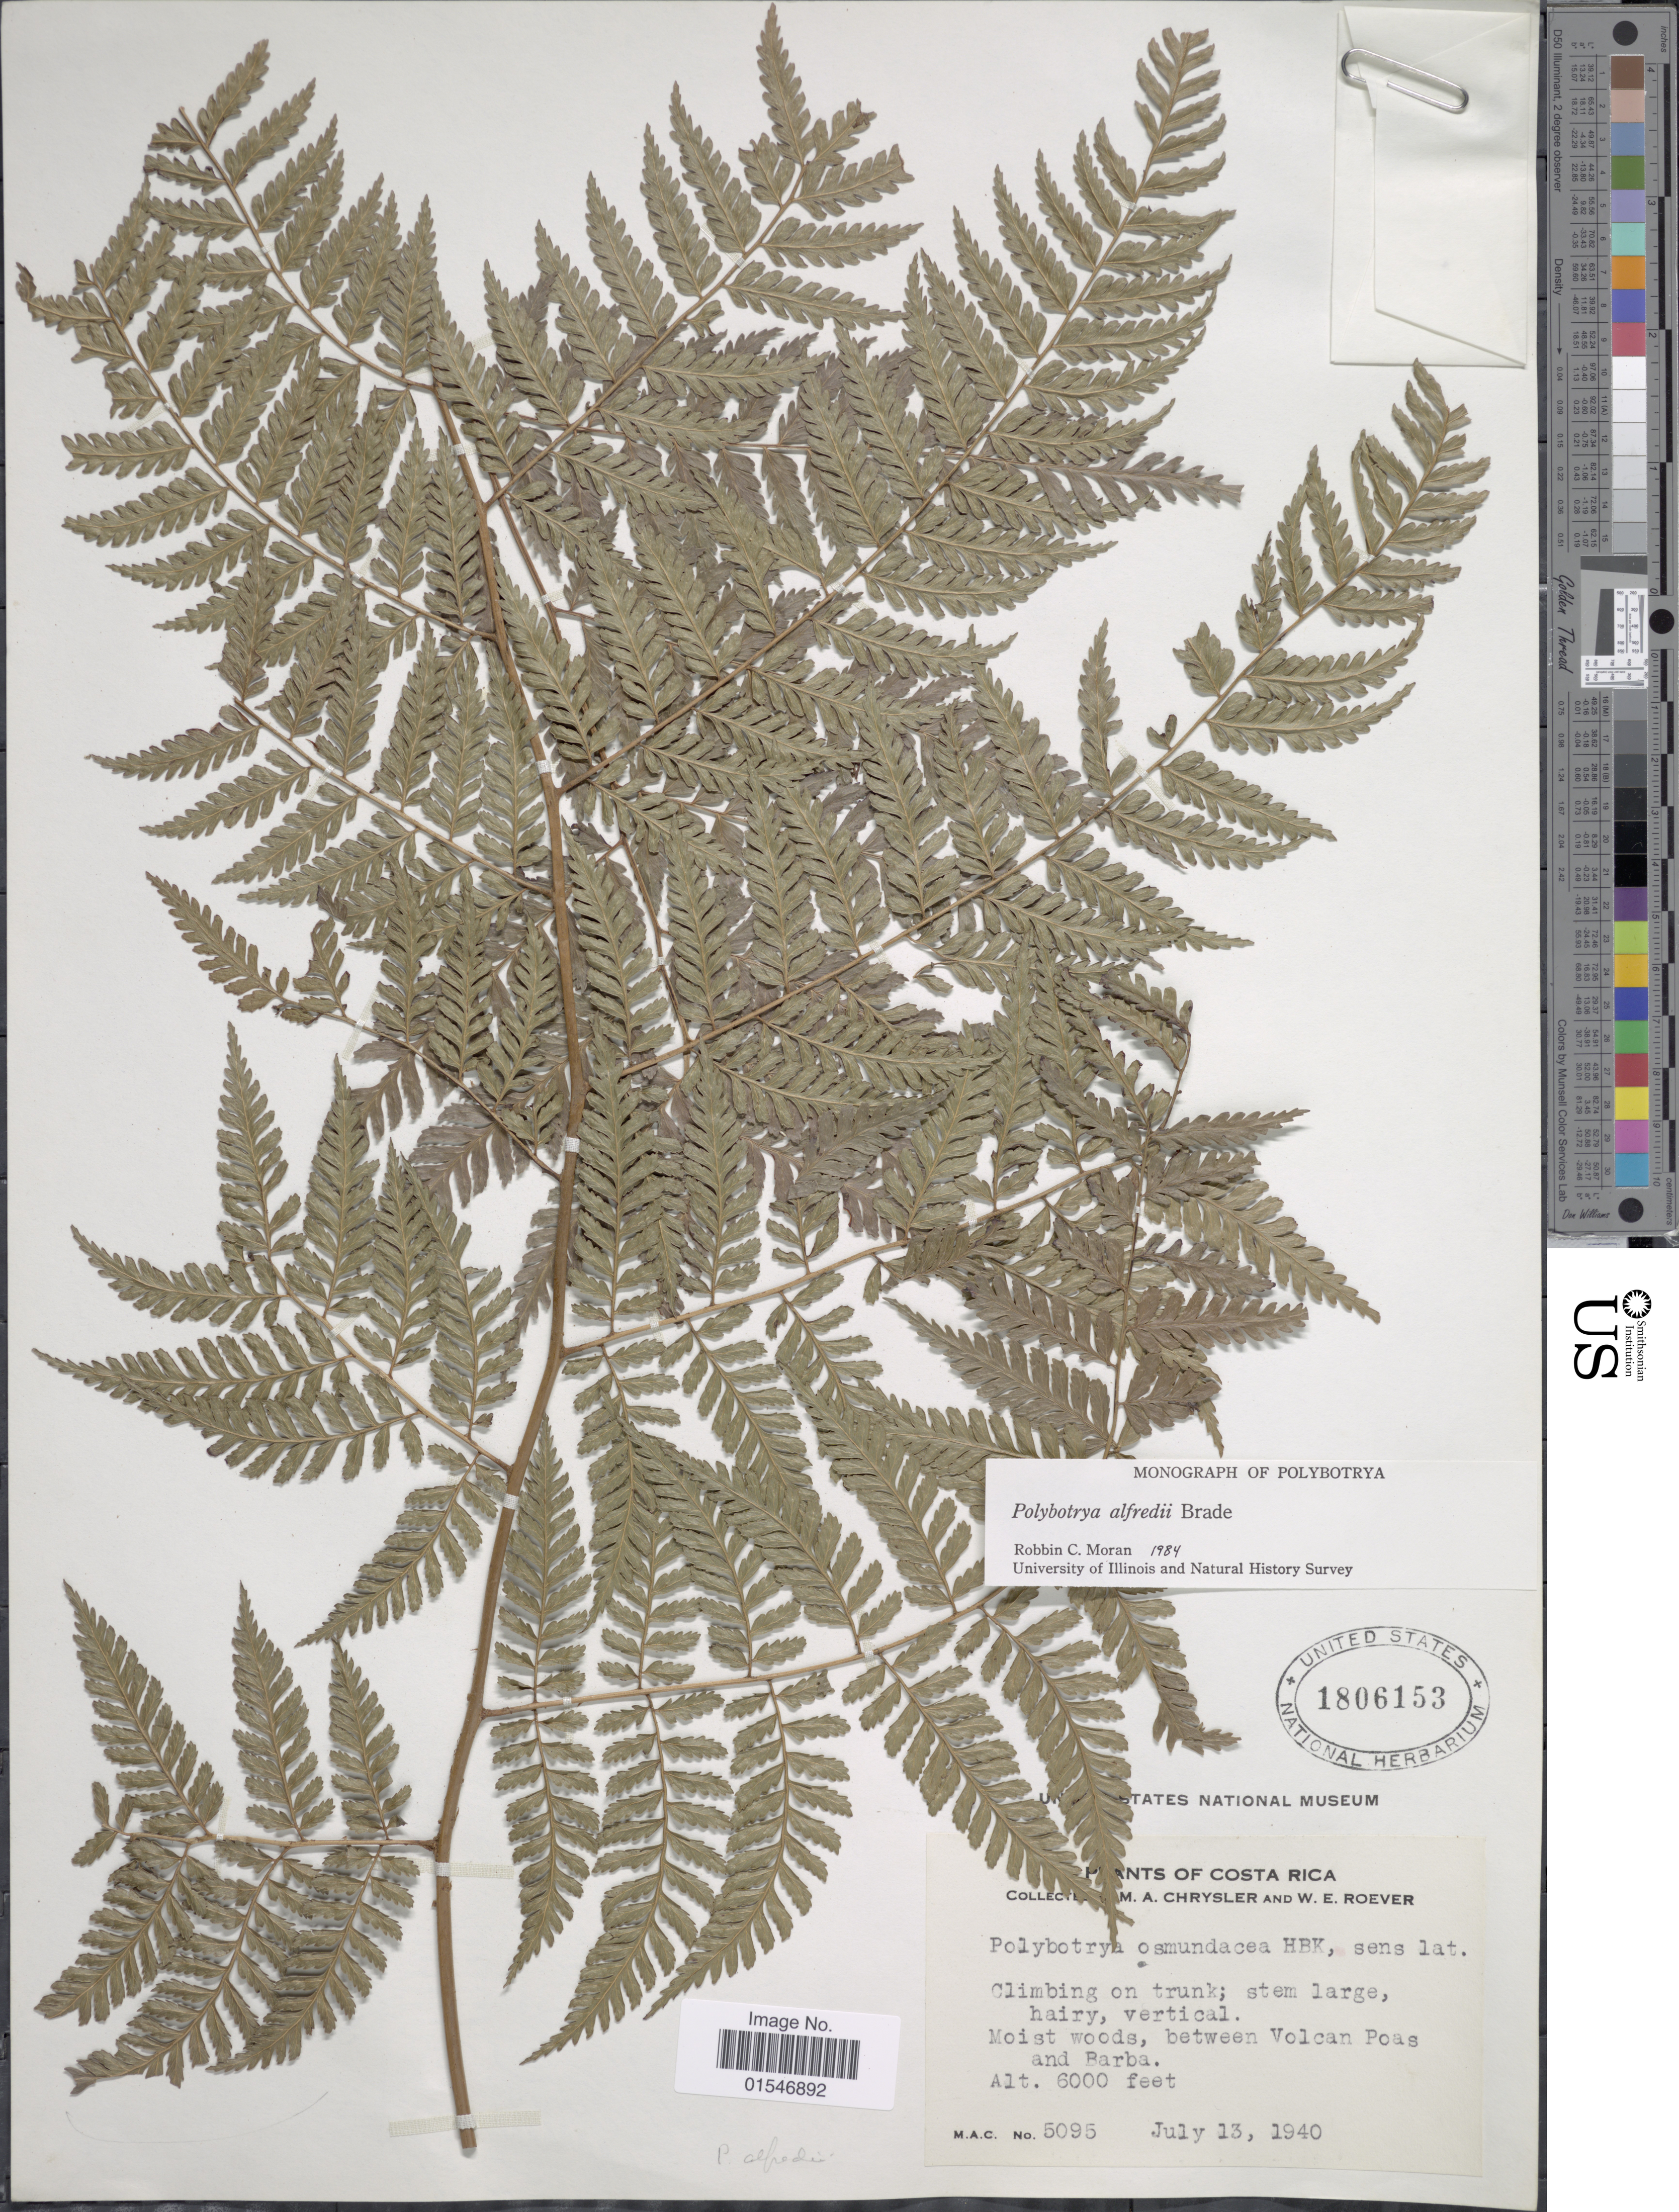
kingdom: Plantae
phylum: Tracheophyta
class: Polypodiopsida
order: Polypodiales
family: Dryopteridaceae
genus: Polybotrya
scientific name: Polybotrya alfredii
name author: Brade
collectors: M. A. Chrysler & W. Roever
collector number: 5095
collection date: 1940-07-13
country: Costa Rica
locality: Costa Rica, Moist woods, between Volcan Poas and Barba.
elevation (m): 1829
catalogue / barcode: US 1806153